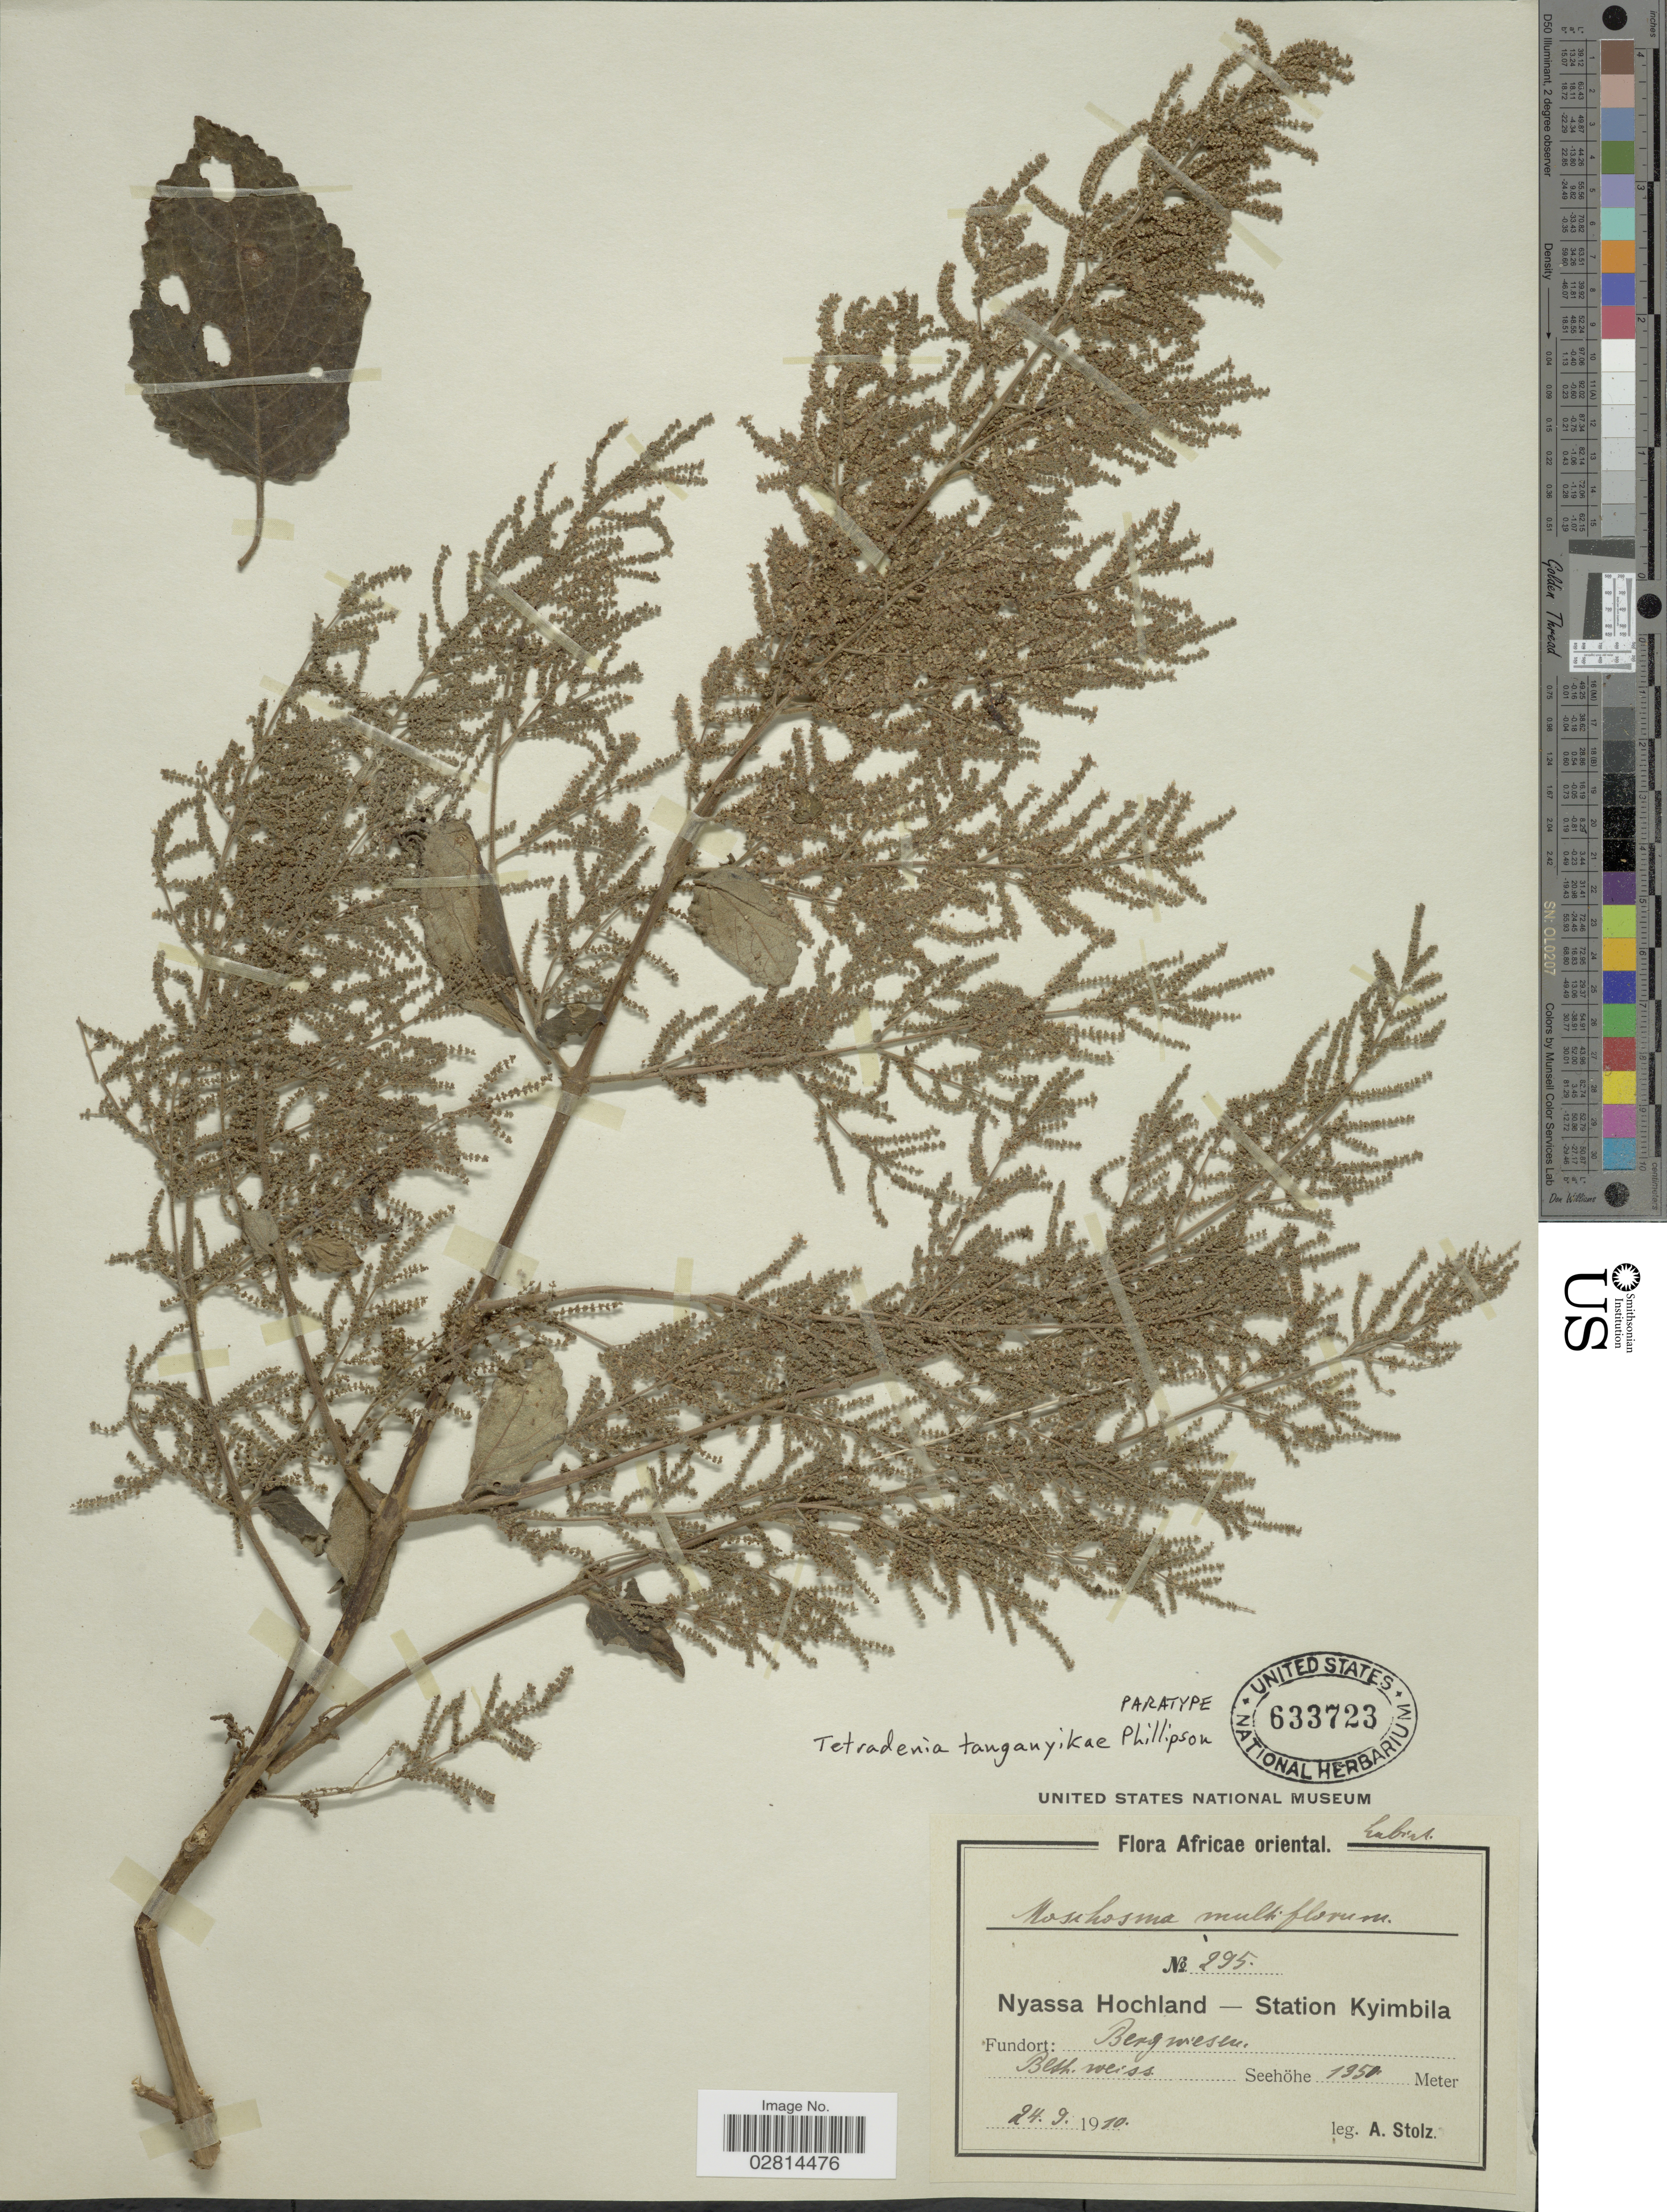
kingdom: Plantae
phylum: Tracheophyta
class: Magnoliopsida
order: Lamiales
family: Lamiaceae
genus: Tetradenia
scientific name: Tetradenia tanganyikae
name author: Phillipson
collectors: A. Stolz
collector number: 295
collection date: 1910-09-24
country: Tanzania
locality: Africae oriental. Nyassa Hochland - Station Kyimbila.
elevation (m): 1350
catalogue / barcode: US 633723